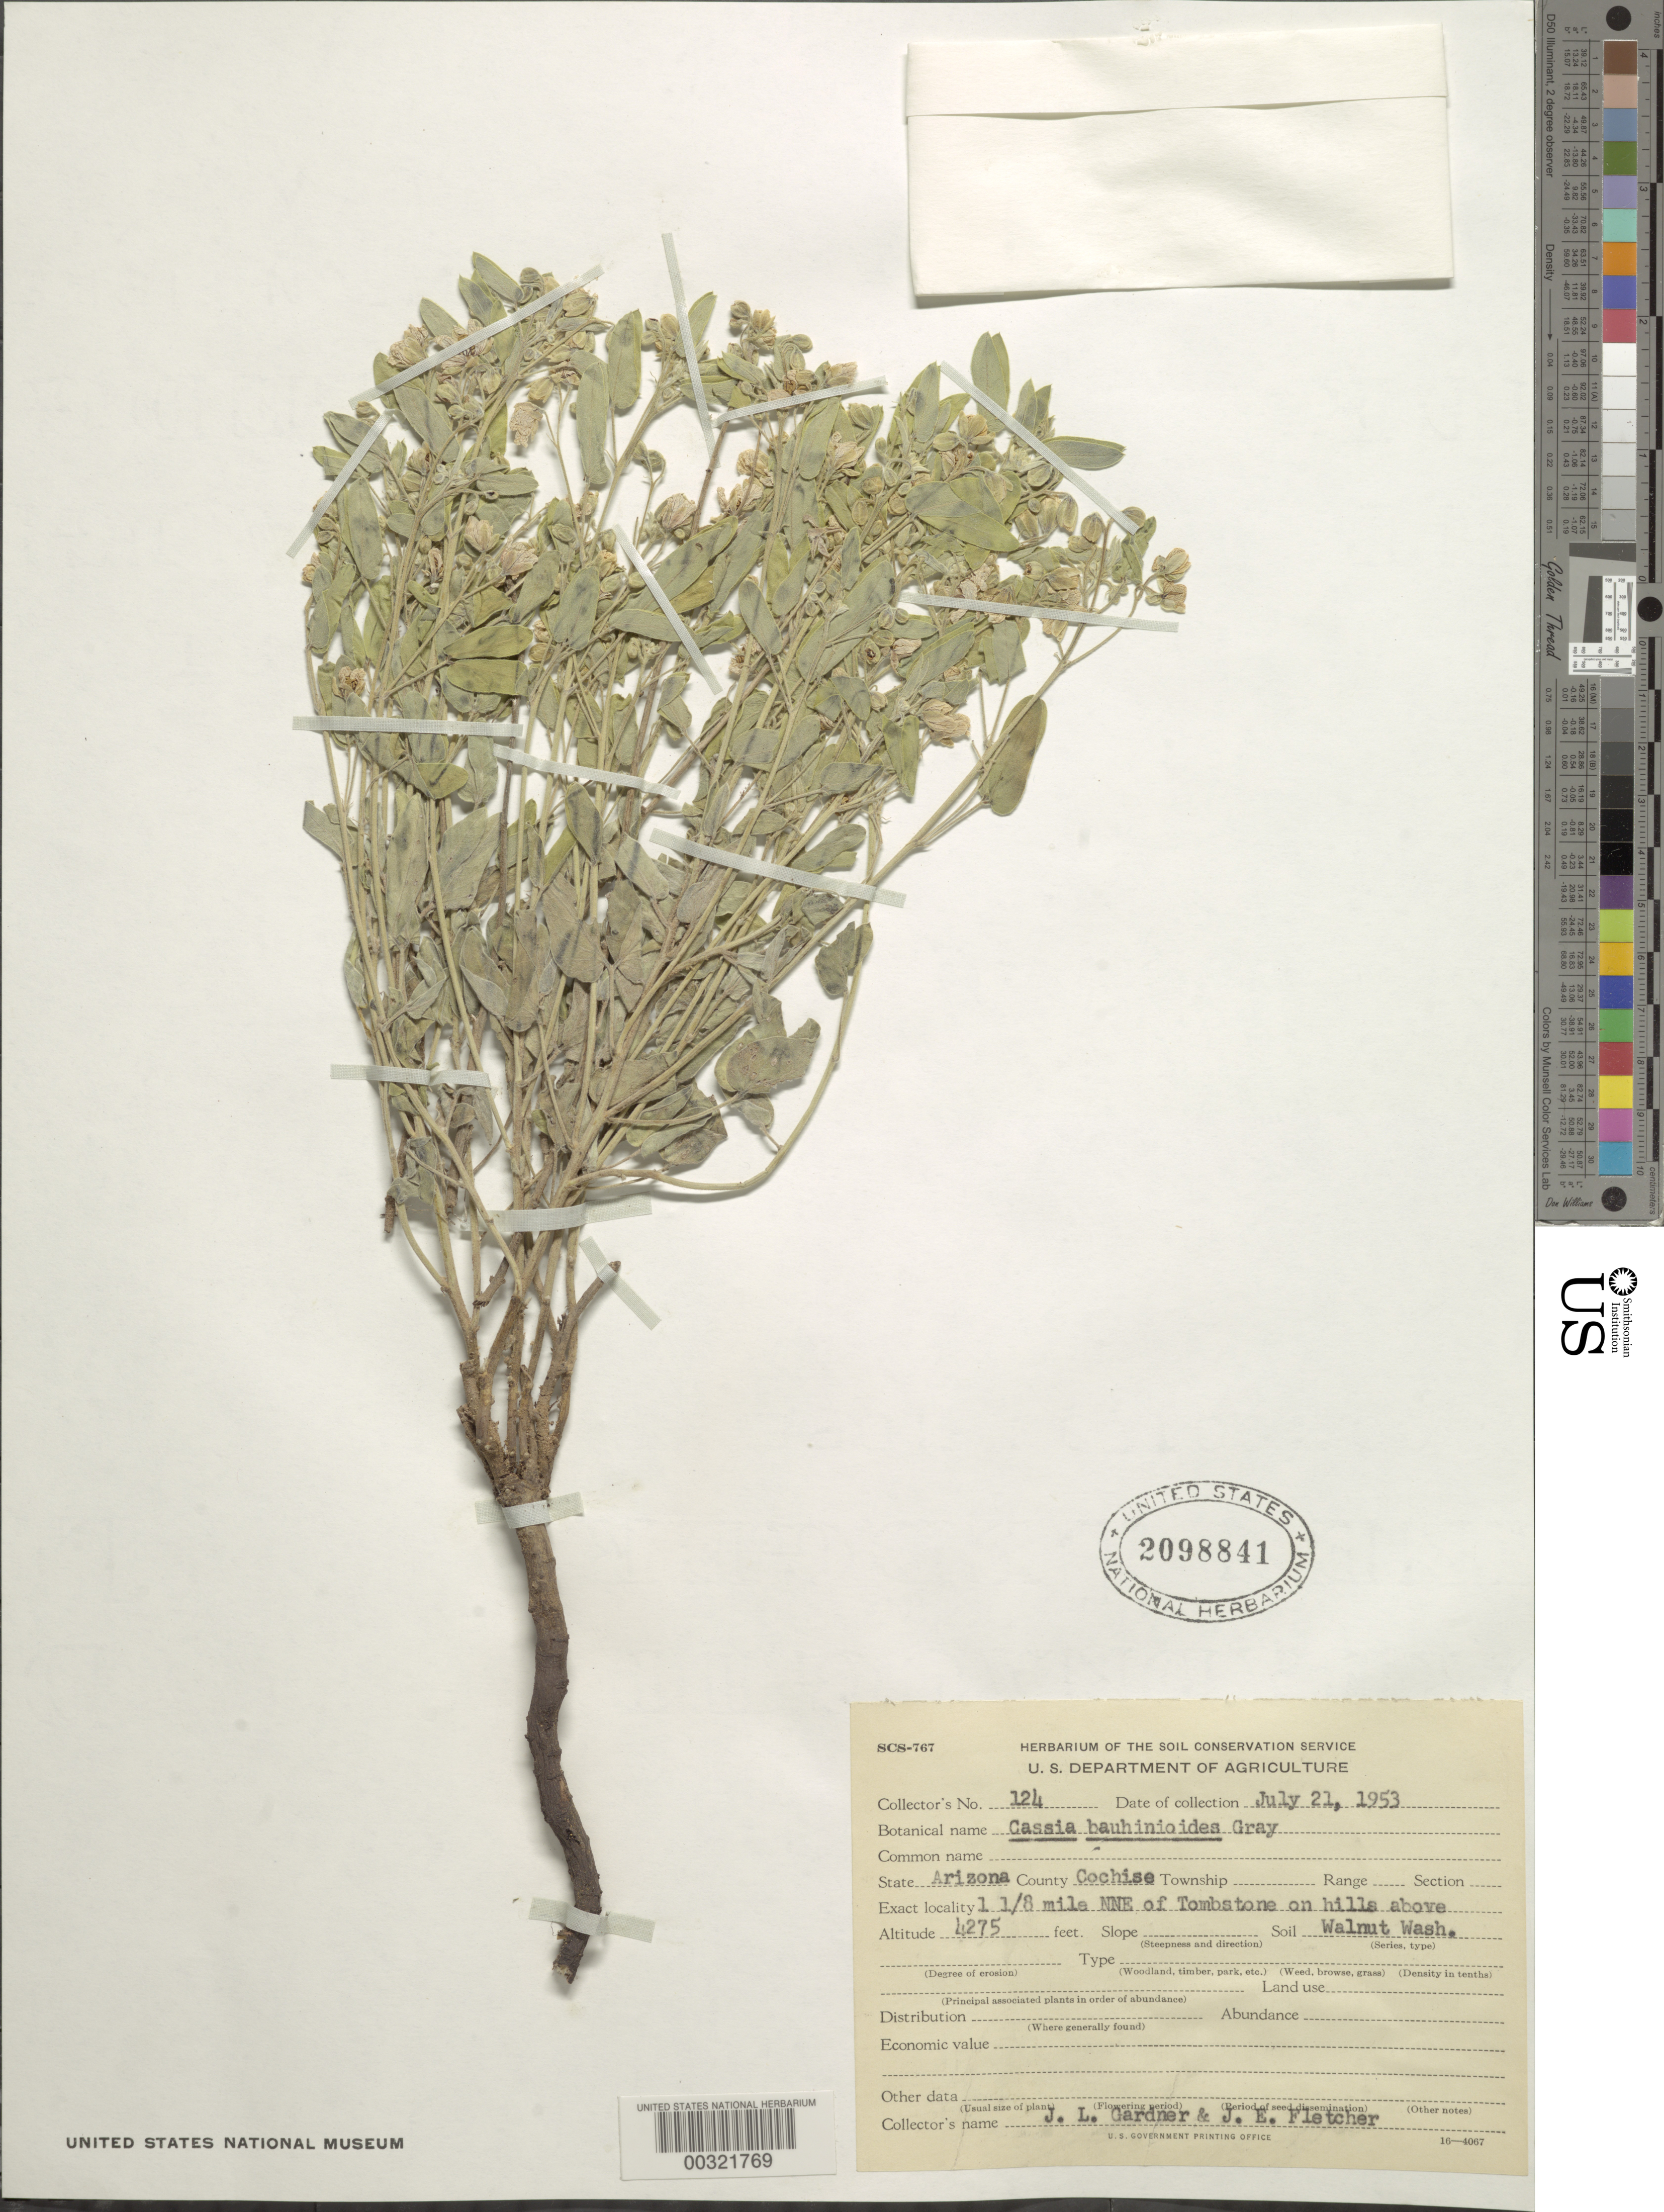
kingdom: Plantae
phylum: Tracheophyta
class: Magnoliopsida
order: Fabales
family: Fabaceae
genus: Senna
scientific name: Senna bauhinioides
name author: (A. Gray) H.S. Irwin & Barneby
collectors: J. L. Gardner & J. Fletcher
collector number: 124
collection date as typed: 21 Jul 1953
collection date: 1953-07-21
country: United States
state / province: Arizona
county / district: Cochise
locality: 1 1/8 mi NNE of Tombstone on hills above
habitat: Walnut wash.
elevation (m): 1303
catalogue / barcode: US 2098841